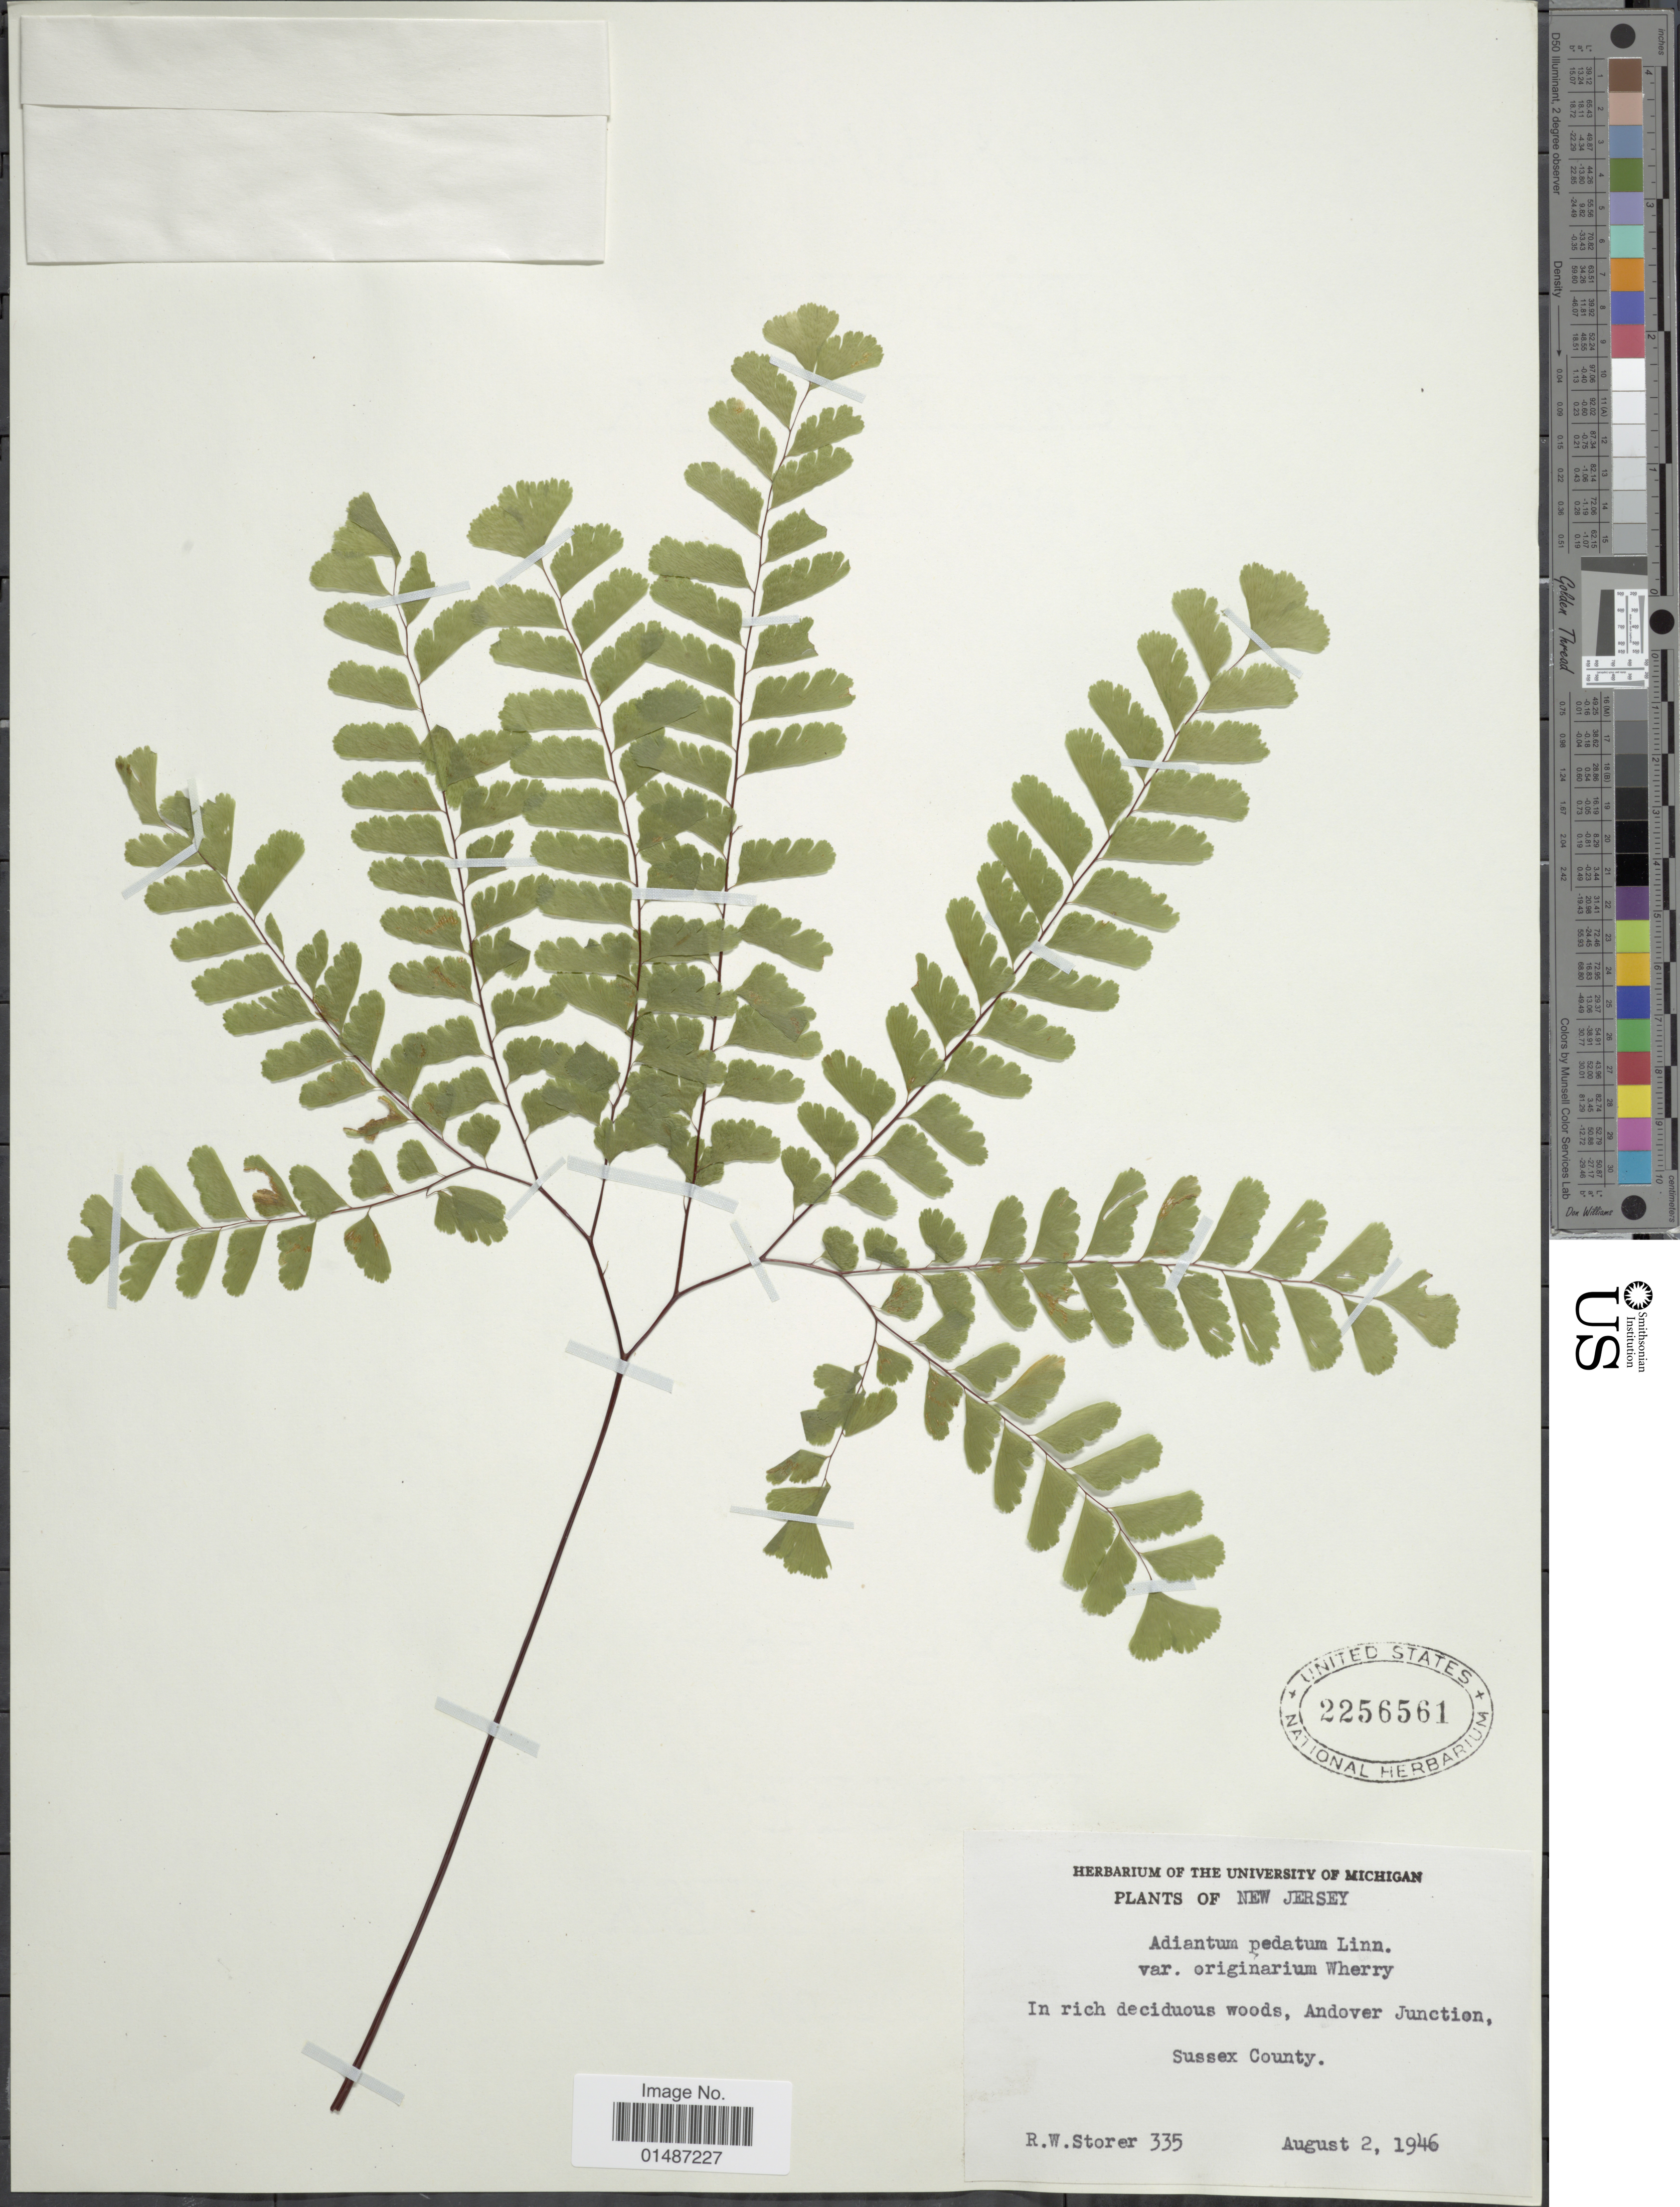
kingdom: Plantae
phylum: Tracheophyta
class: Polypodiopsida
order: Polypodiales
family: Pteridaceae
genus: Adiantum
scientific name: Adiantum pedatum var. pedatum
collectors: R. Storer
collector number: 335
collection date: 1946-08-02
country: United States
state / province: New Jersey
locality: In rich deciduous woods, Andover Junction, Sussex County.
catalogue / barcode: US 2256561